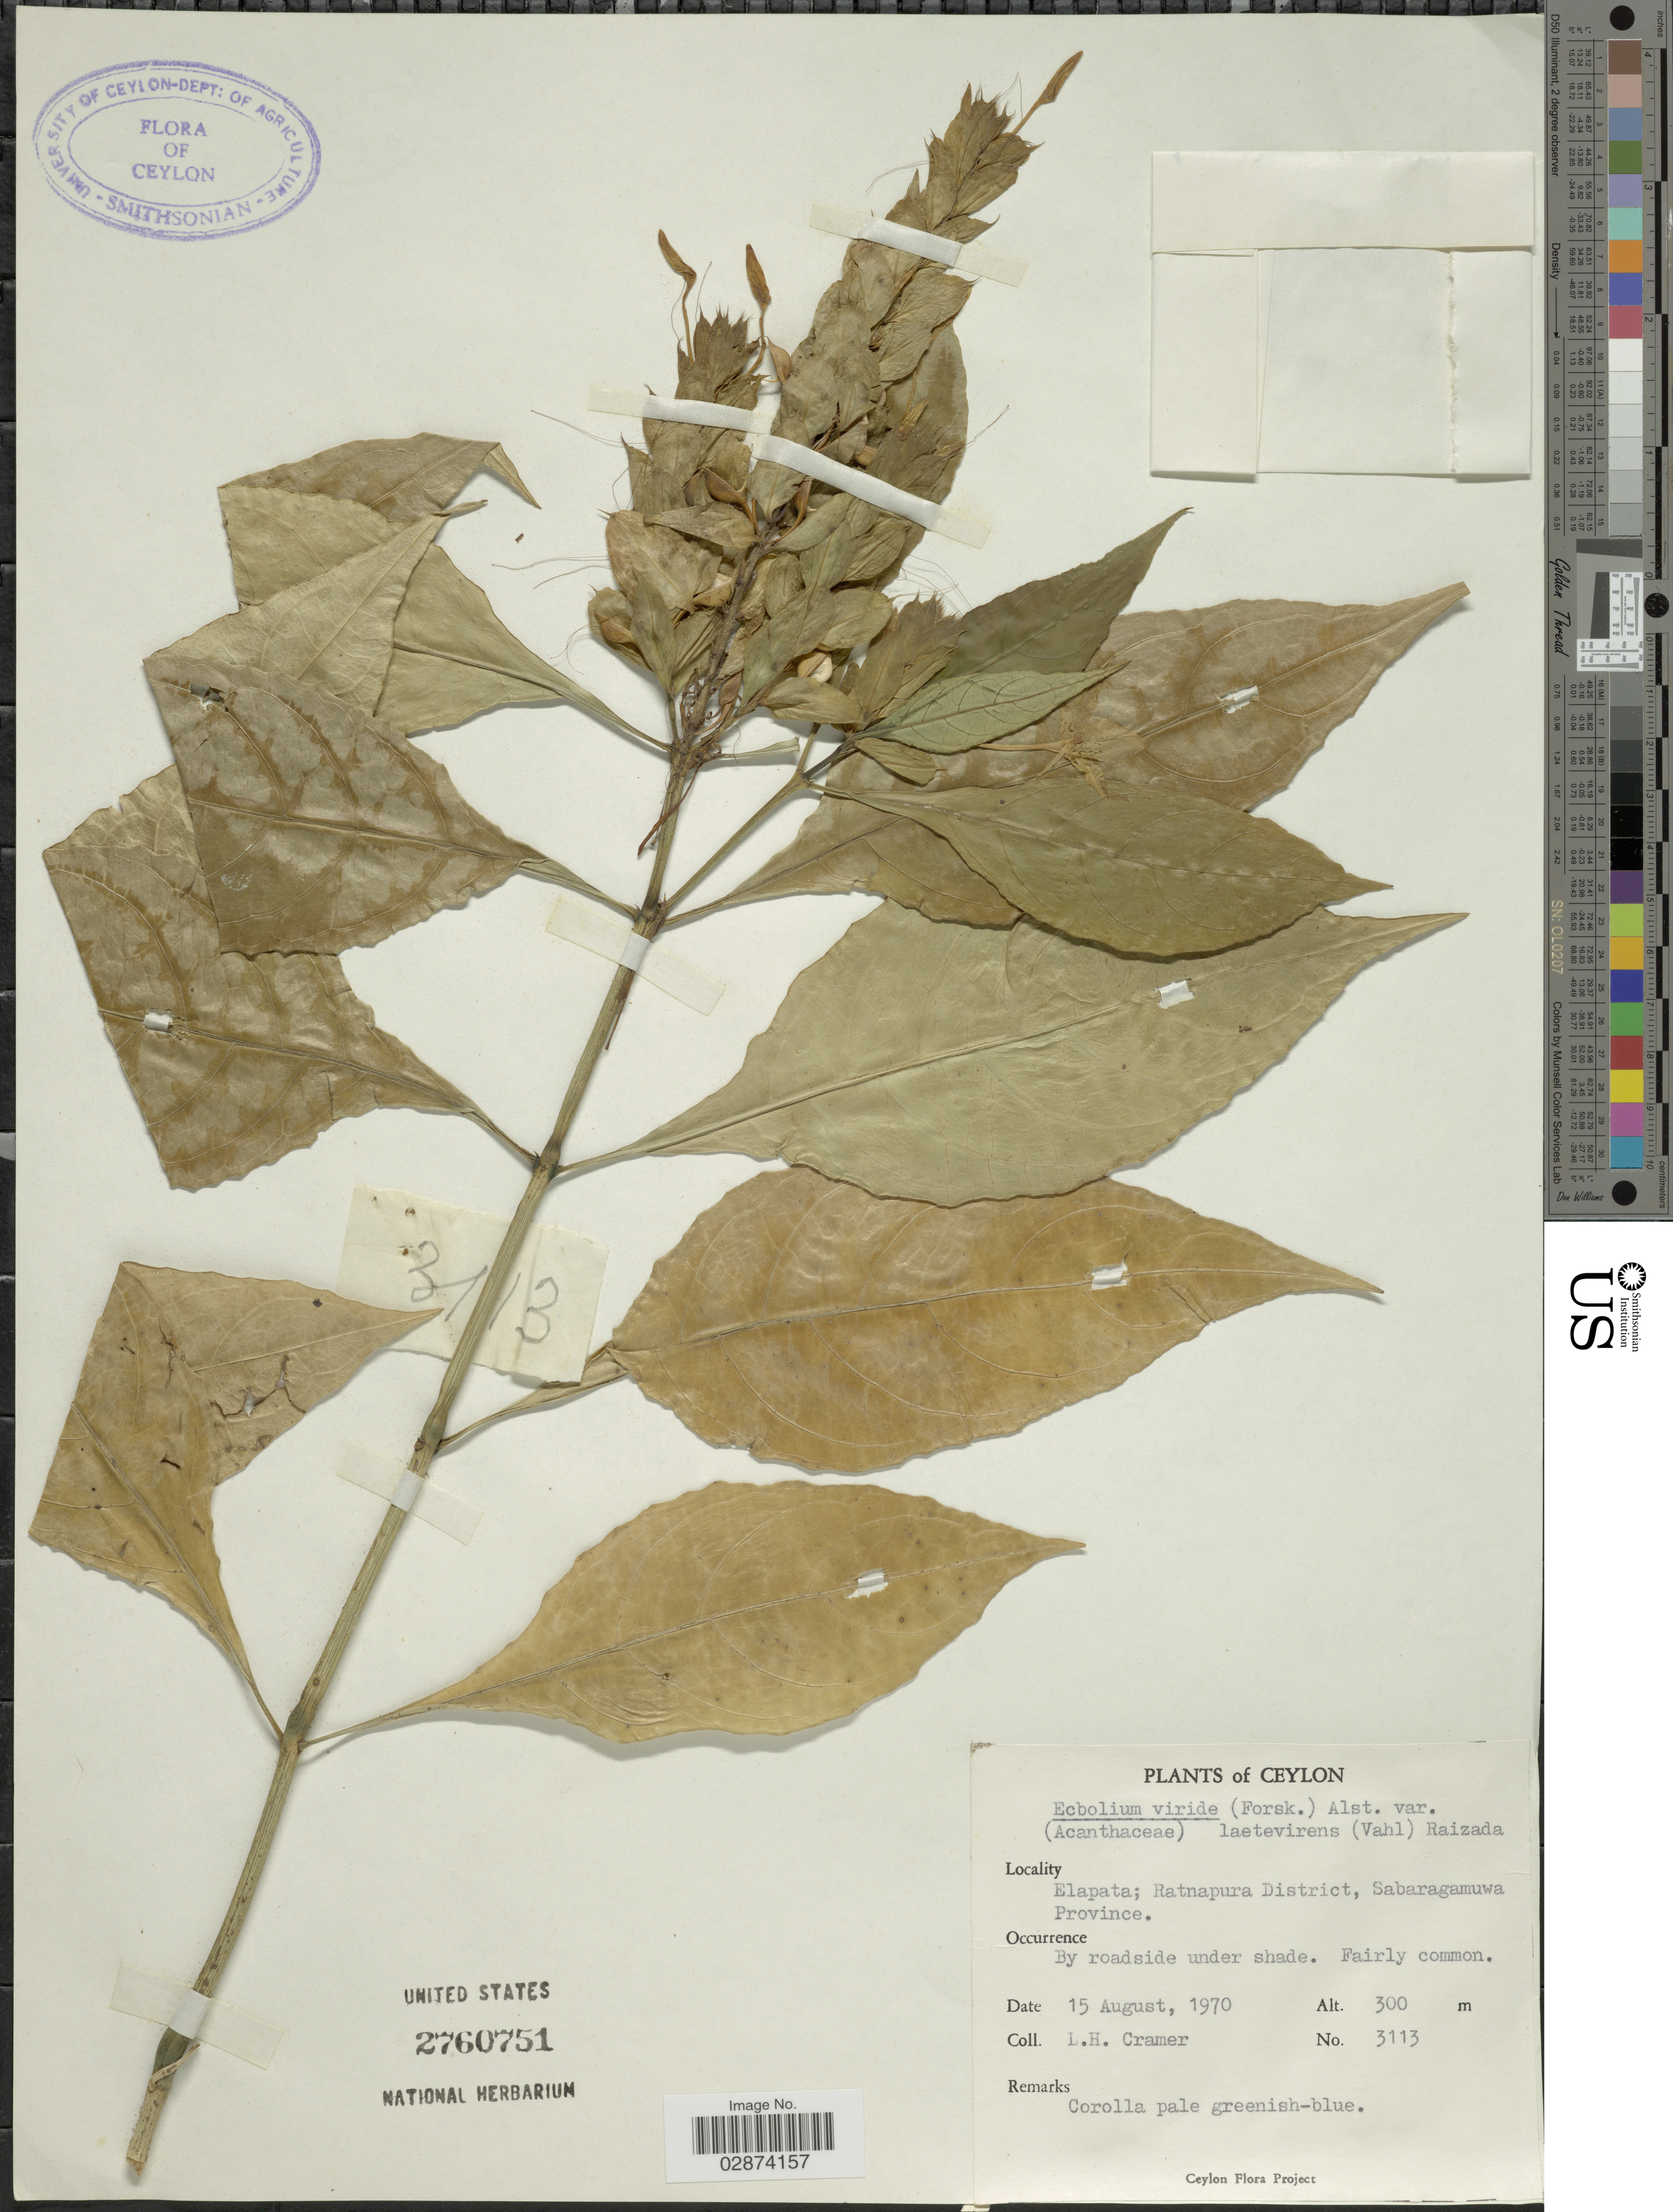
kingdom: Plantae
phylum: Tracheophyta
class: Magnoliopsida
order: Lamiales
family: Acanthaceae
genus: Ecbolium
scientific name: Ecbolium viride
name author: (Forssk.) Alston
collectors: L. H. Cramer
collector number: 3113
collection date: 1970-08-15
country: Sri Lanka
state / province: Sabaragamuwa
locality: Ceylon. Elapata; Ratnapura District.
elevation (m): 300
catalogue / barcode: US 2760751